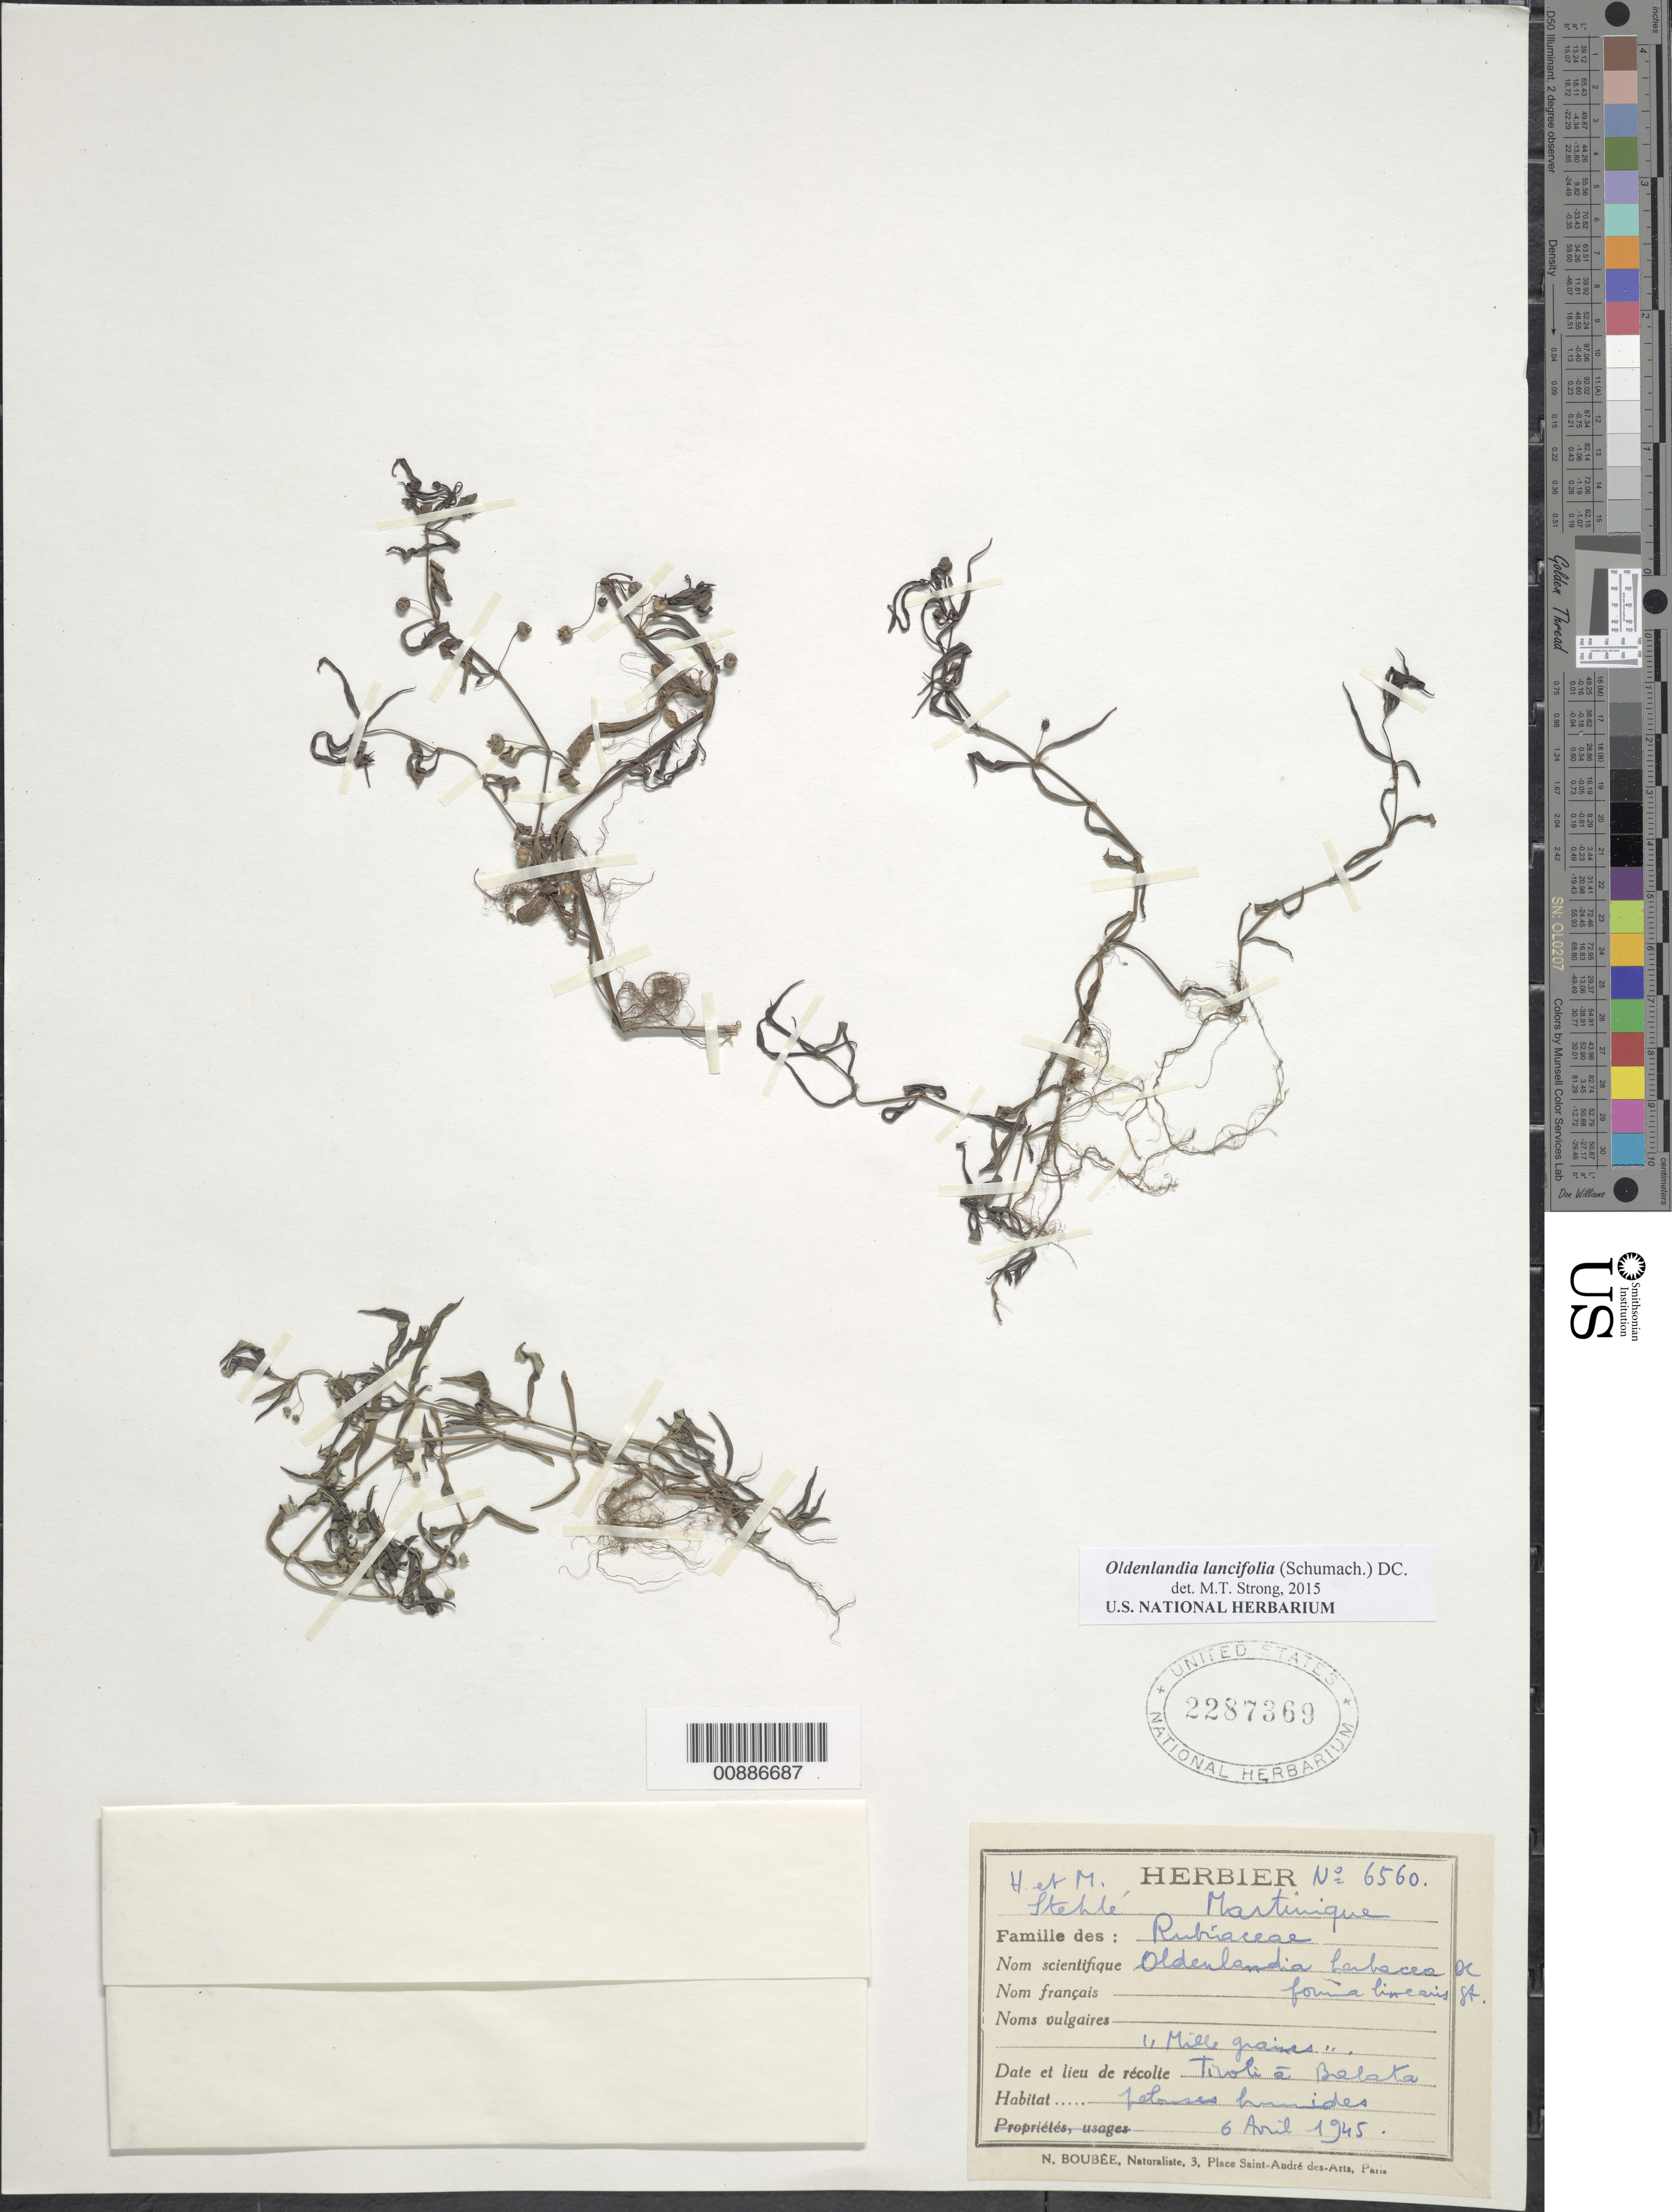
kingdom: Plantae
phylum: Tracheophyta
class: Magnoliopsida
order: Gentianales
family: Rubiaceae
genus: Oldenlandia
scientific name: Oldenlandia lancifolia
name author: (Schumach.) DC.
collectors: H. Stehlé & M. Stehlé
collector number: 6560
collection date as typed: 06 Apr 1945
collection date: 1945-04-06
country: Martinique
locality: Tivoli to Belatra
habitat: Pelouses humides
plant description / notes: Common name: Mille graines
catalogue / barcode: US 2287369